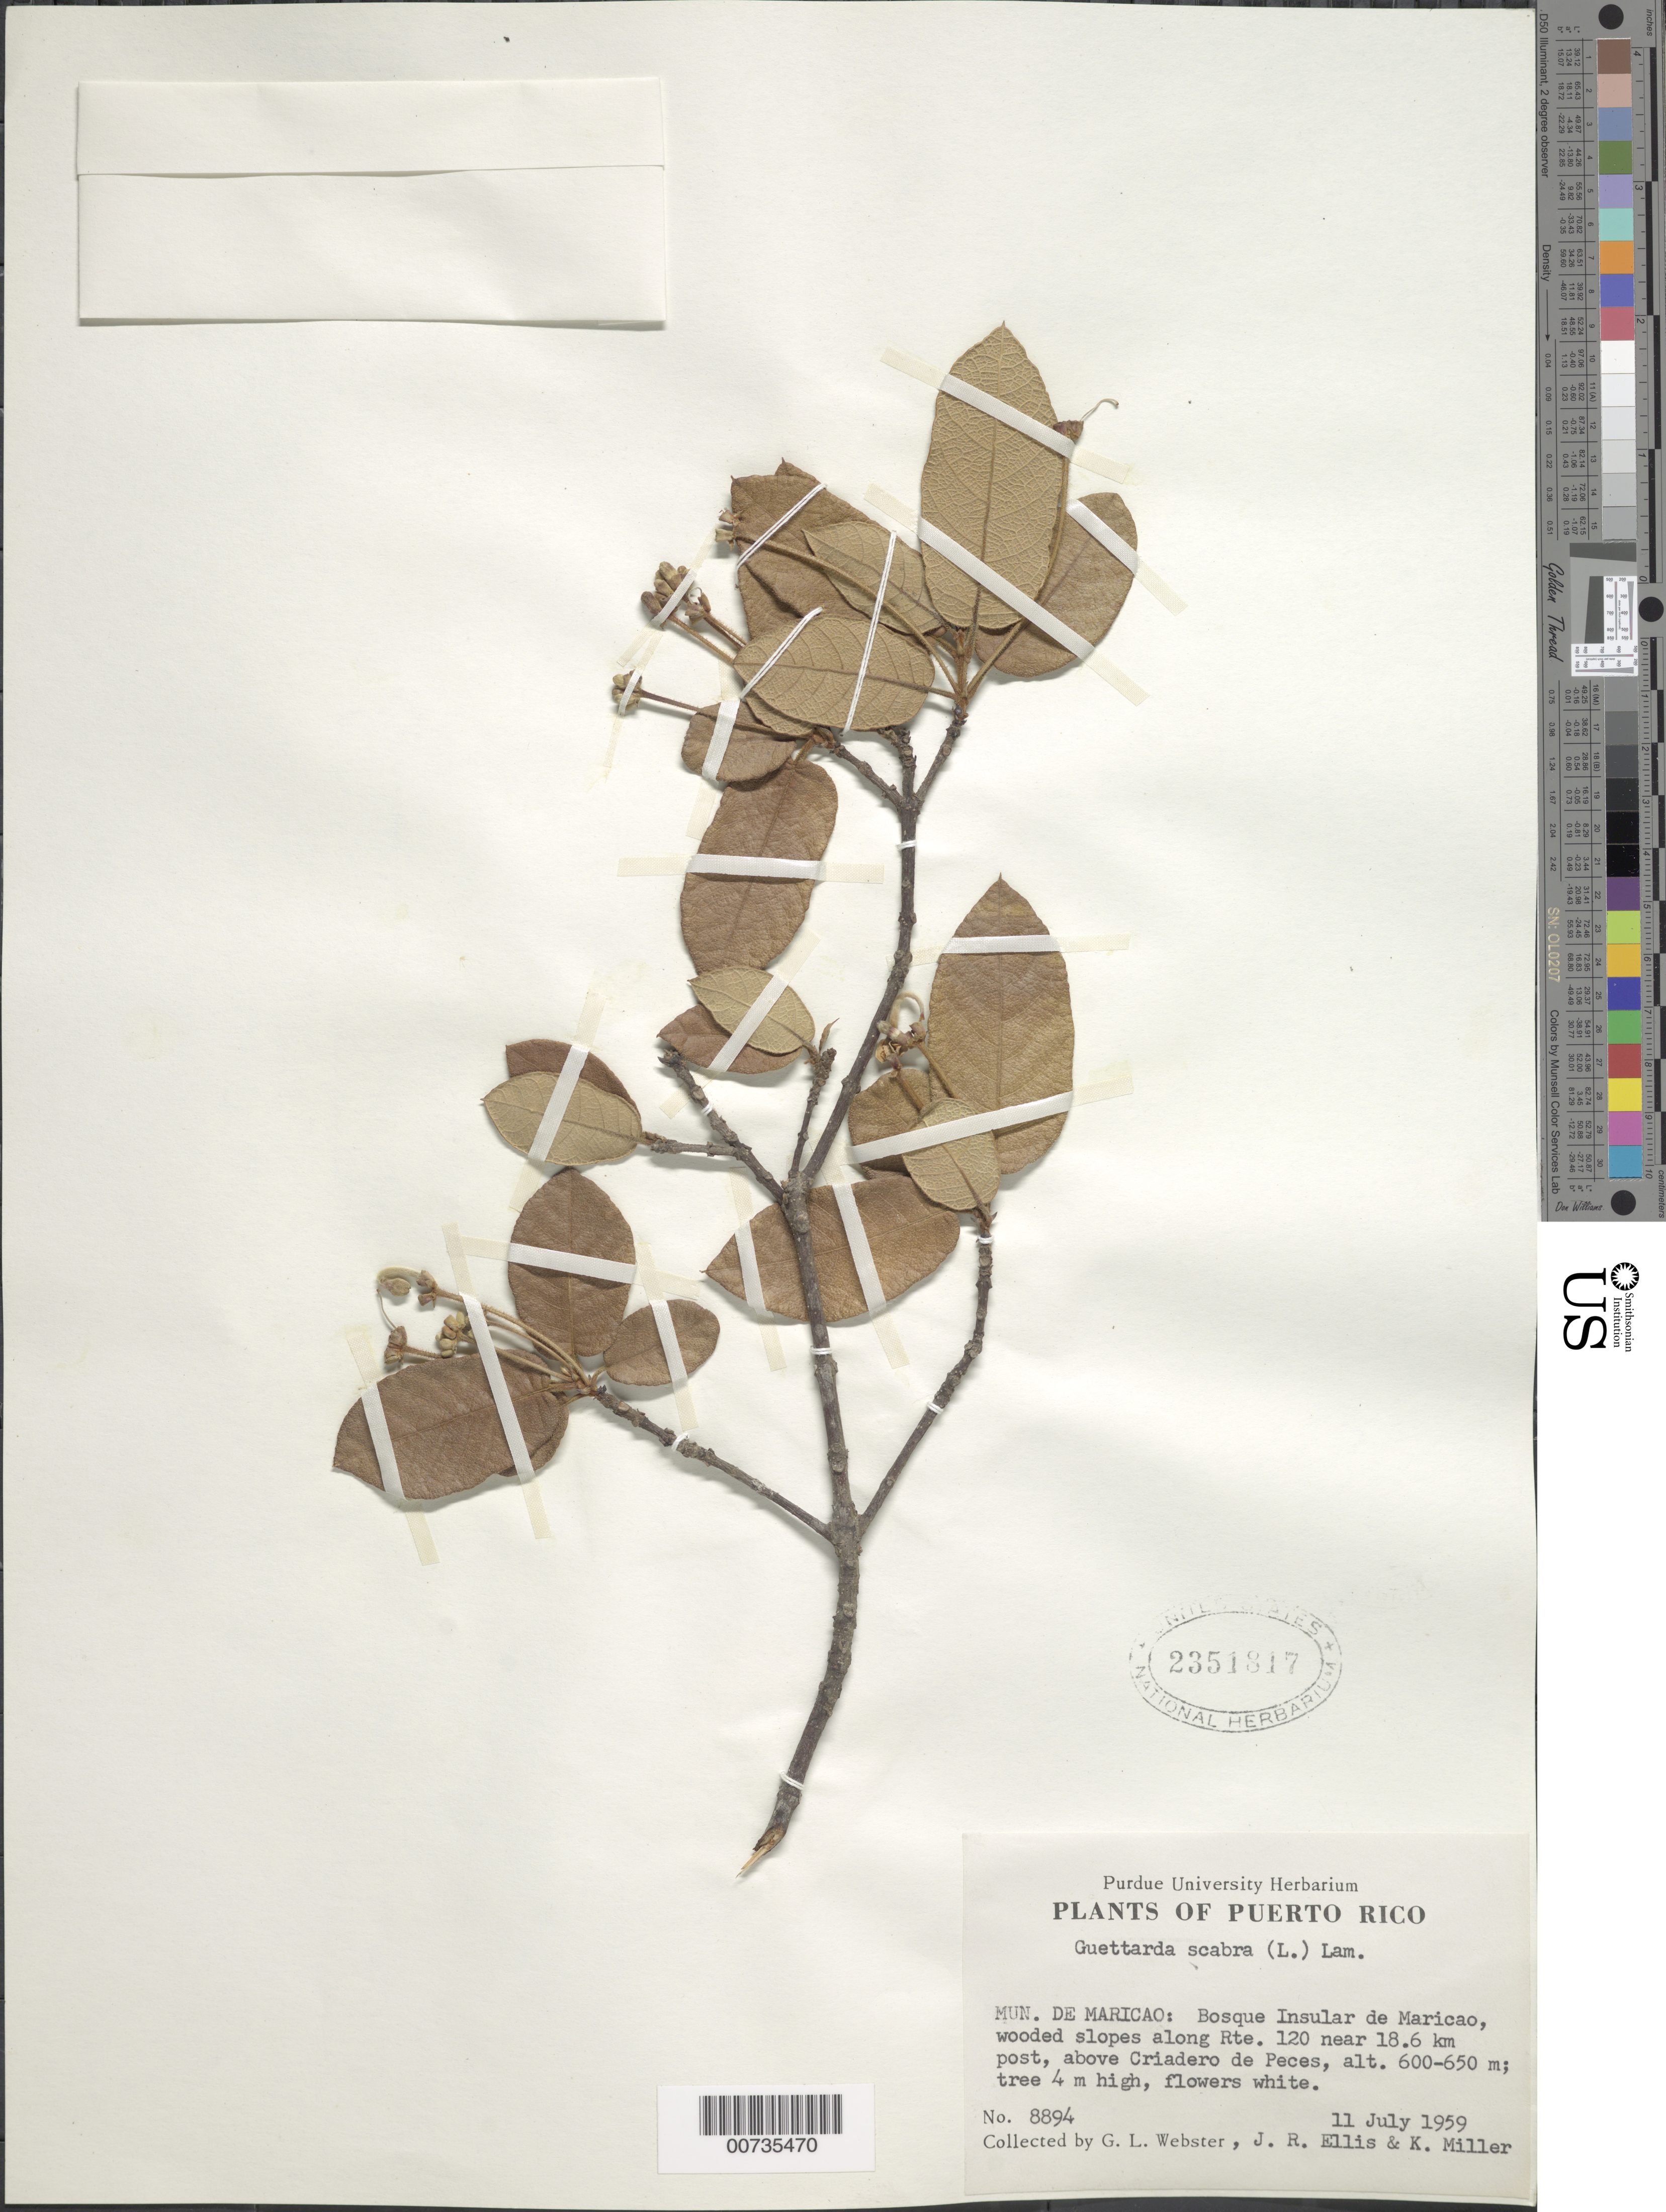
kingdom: Plantae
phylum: Tracheophyta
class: Magnoliopsida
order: Gentianales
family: Rubiaceae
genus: Guettarda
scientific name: Guettarda scabra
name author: (L.) Vent.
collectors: G. L. Webster, J. R. Ellis & K. Miller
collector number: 8894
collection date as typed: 11 Jul 1959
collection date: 1959-07-11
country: Puerto Rico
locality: Mun. de Maricao: Bosque Insular de Maricao, wooded slopes along Rd. 120, near km post 18.6, above Criadero de Peces.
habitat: Wooded slopes.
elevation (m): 600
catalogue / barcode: US 2351817